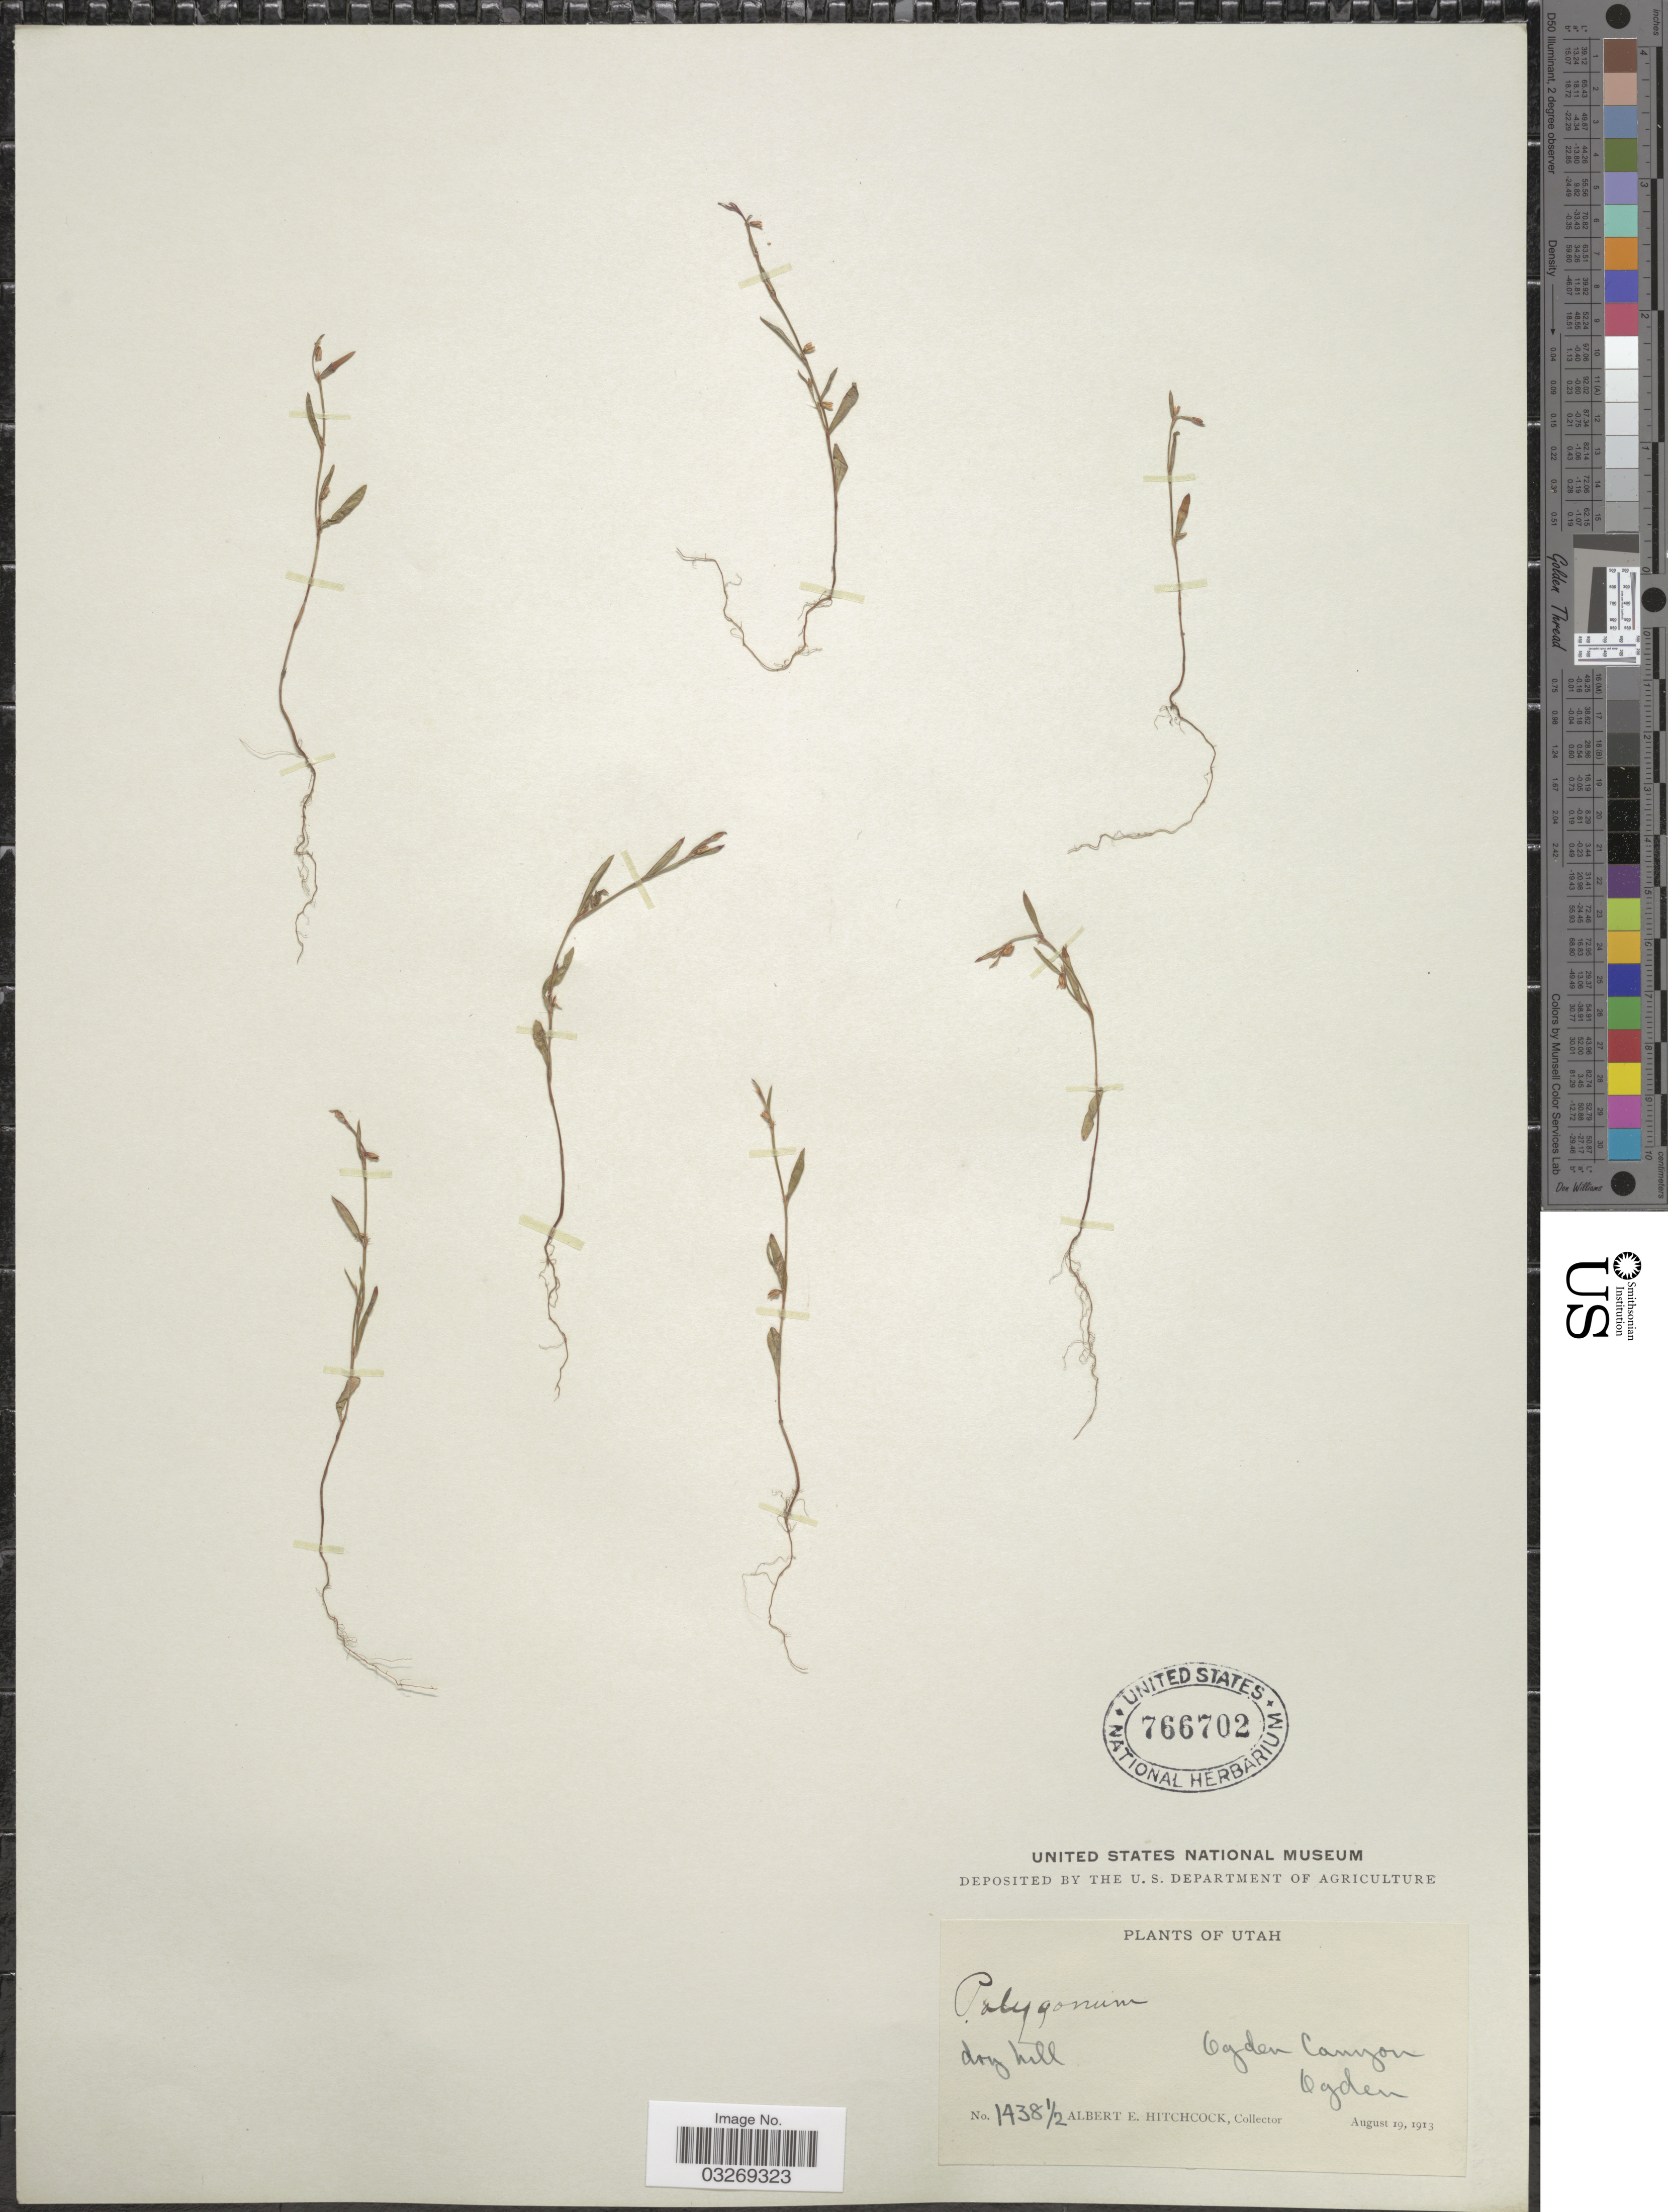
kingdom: Plantae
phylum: Tracheophyta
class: Magnoliopsida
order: Caryophyllales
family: Polygonaceae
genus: Polygonum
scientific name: Polygonum douglasii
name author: Greene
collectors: A. Hitchcock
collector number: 1438½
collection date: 1913-08-19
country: United States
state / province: Utah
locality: Ogden Canyon.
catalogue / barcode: US 766702